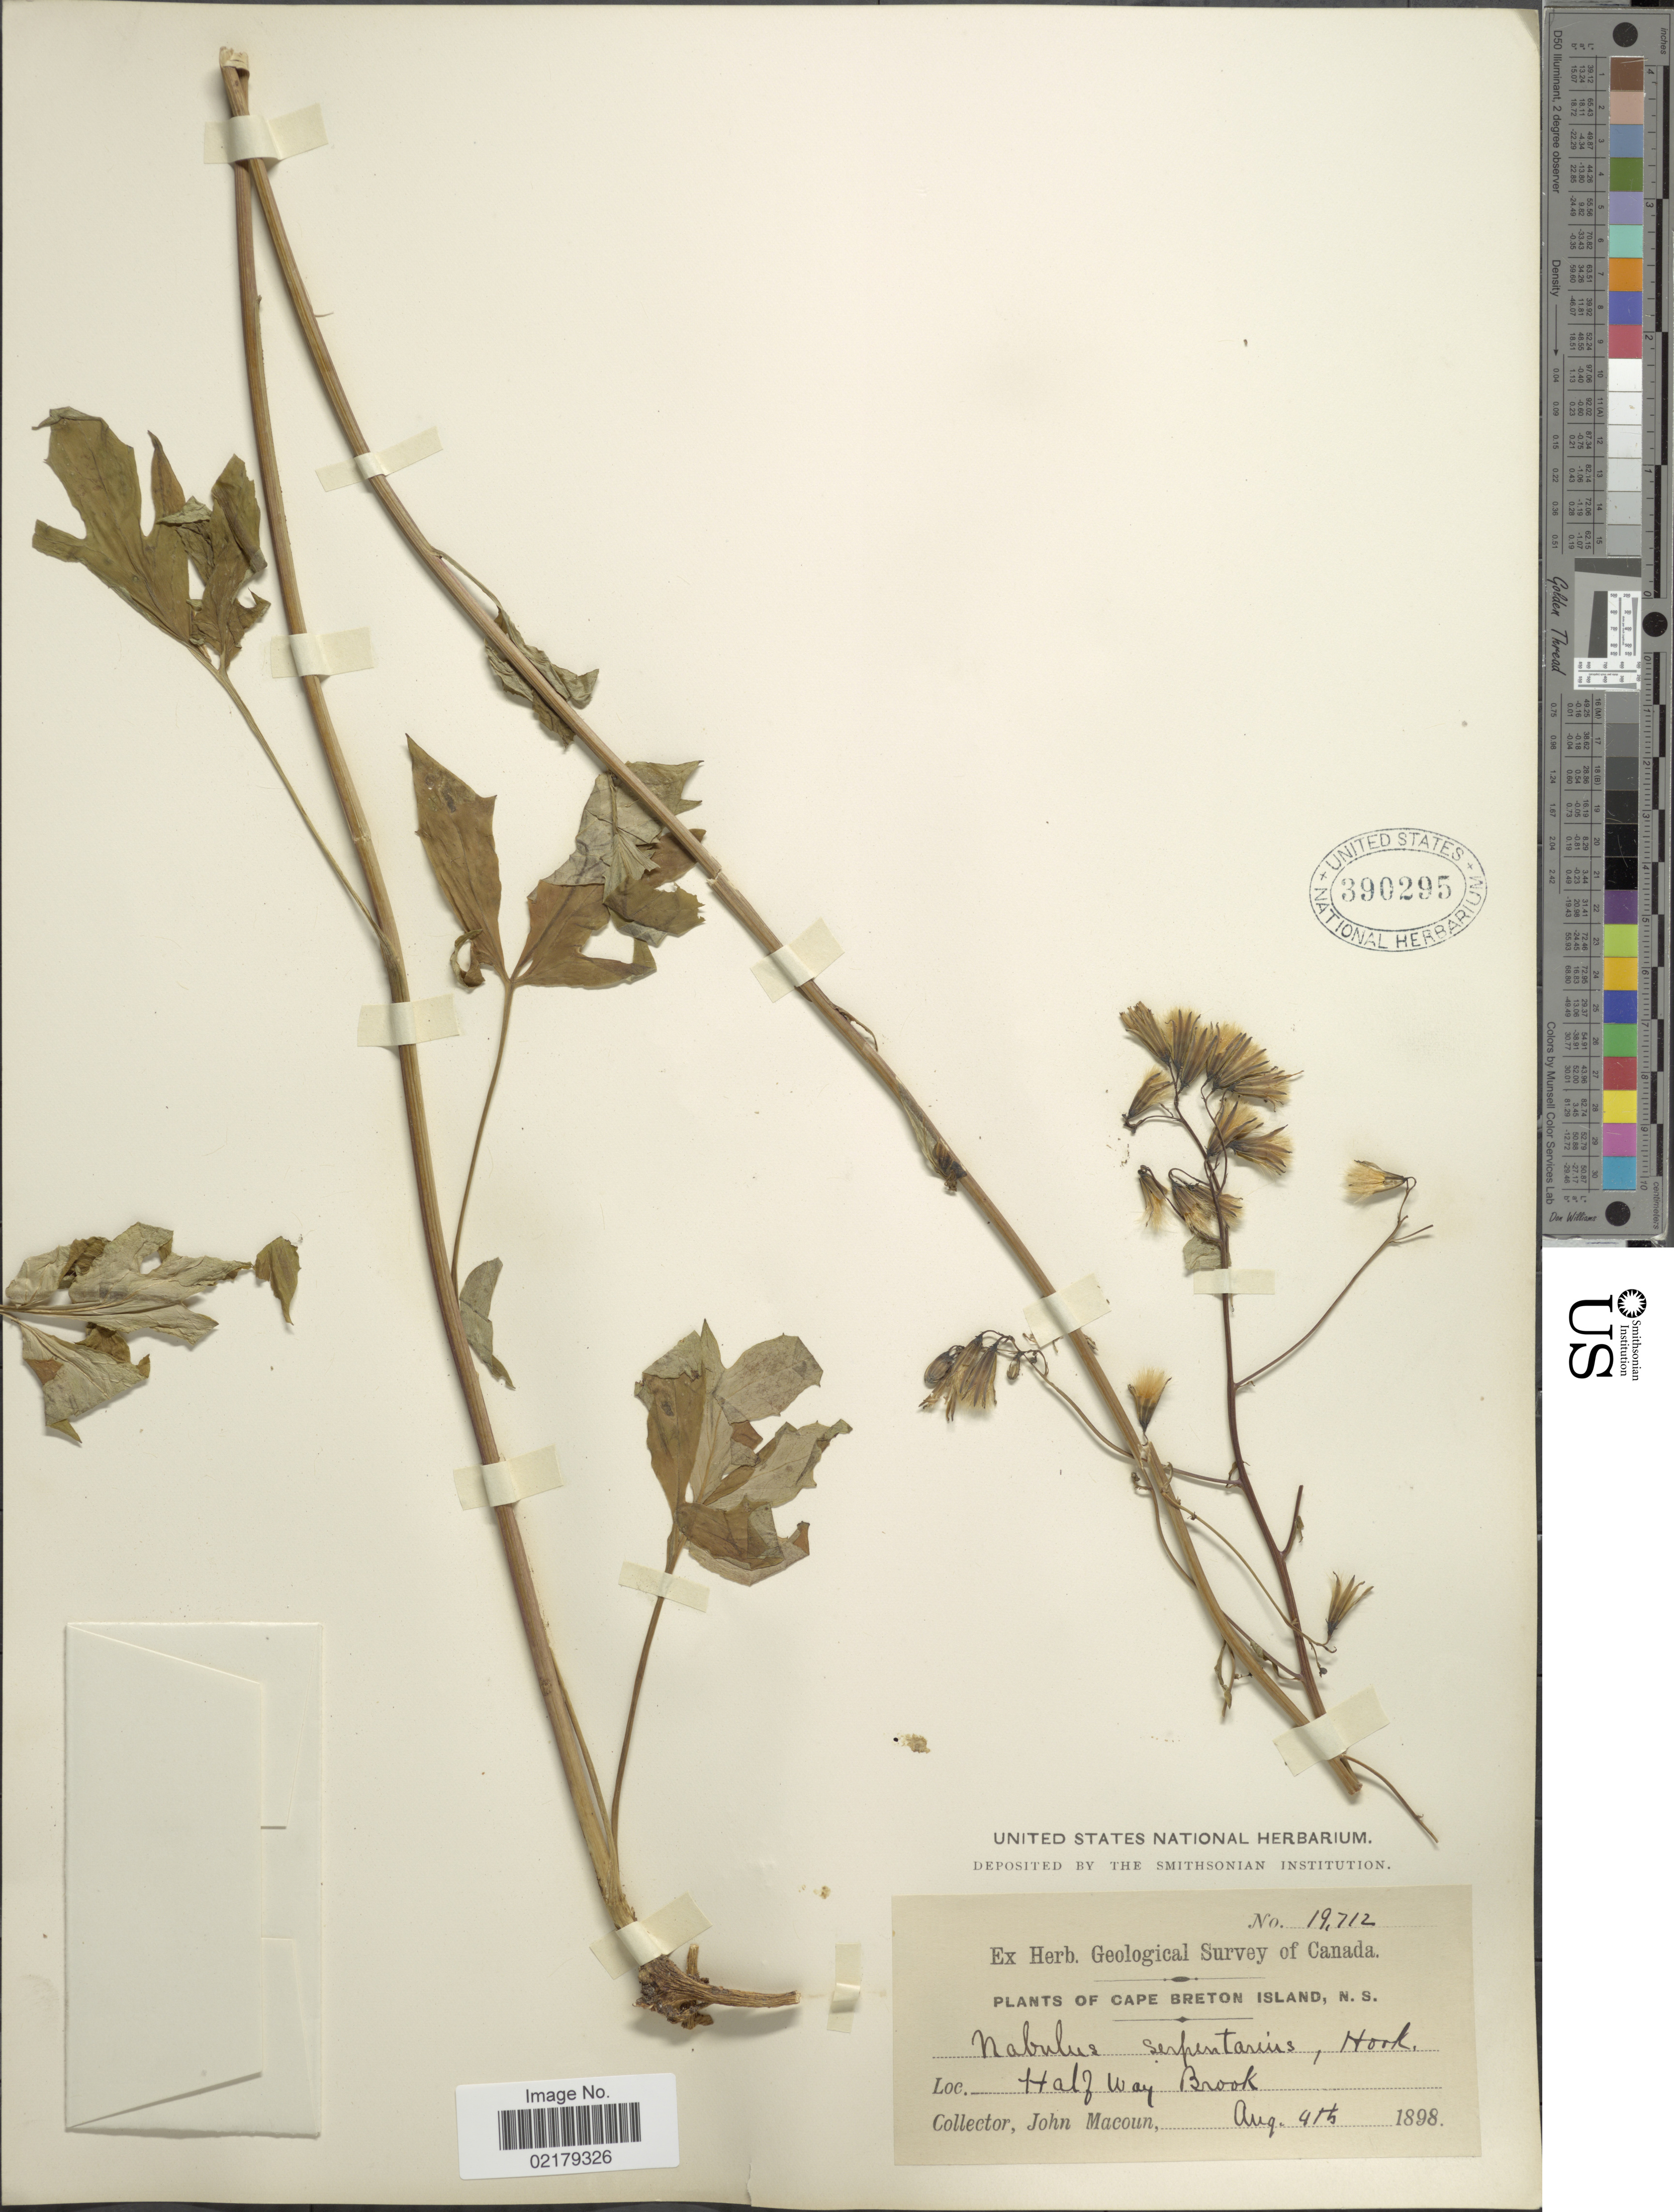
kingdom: Plantae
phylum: Tracheophyta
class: Magnoliopsida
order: Asterales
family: Asteraceae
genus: Nabalus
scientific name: Nabalus trifoliolatus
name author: Cass.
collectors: J. M. Macoun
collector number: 19712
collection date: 1898-08-04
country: Canada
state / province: Nova Scotia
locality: Cape Breton Island, Half Way Brook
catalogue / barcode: US 390295